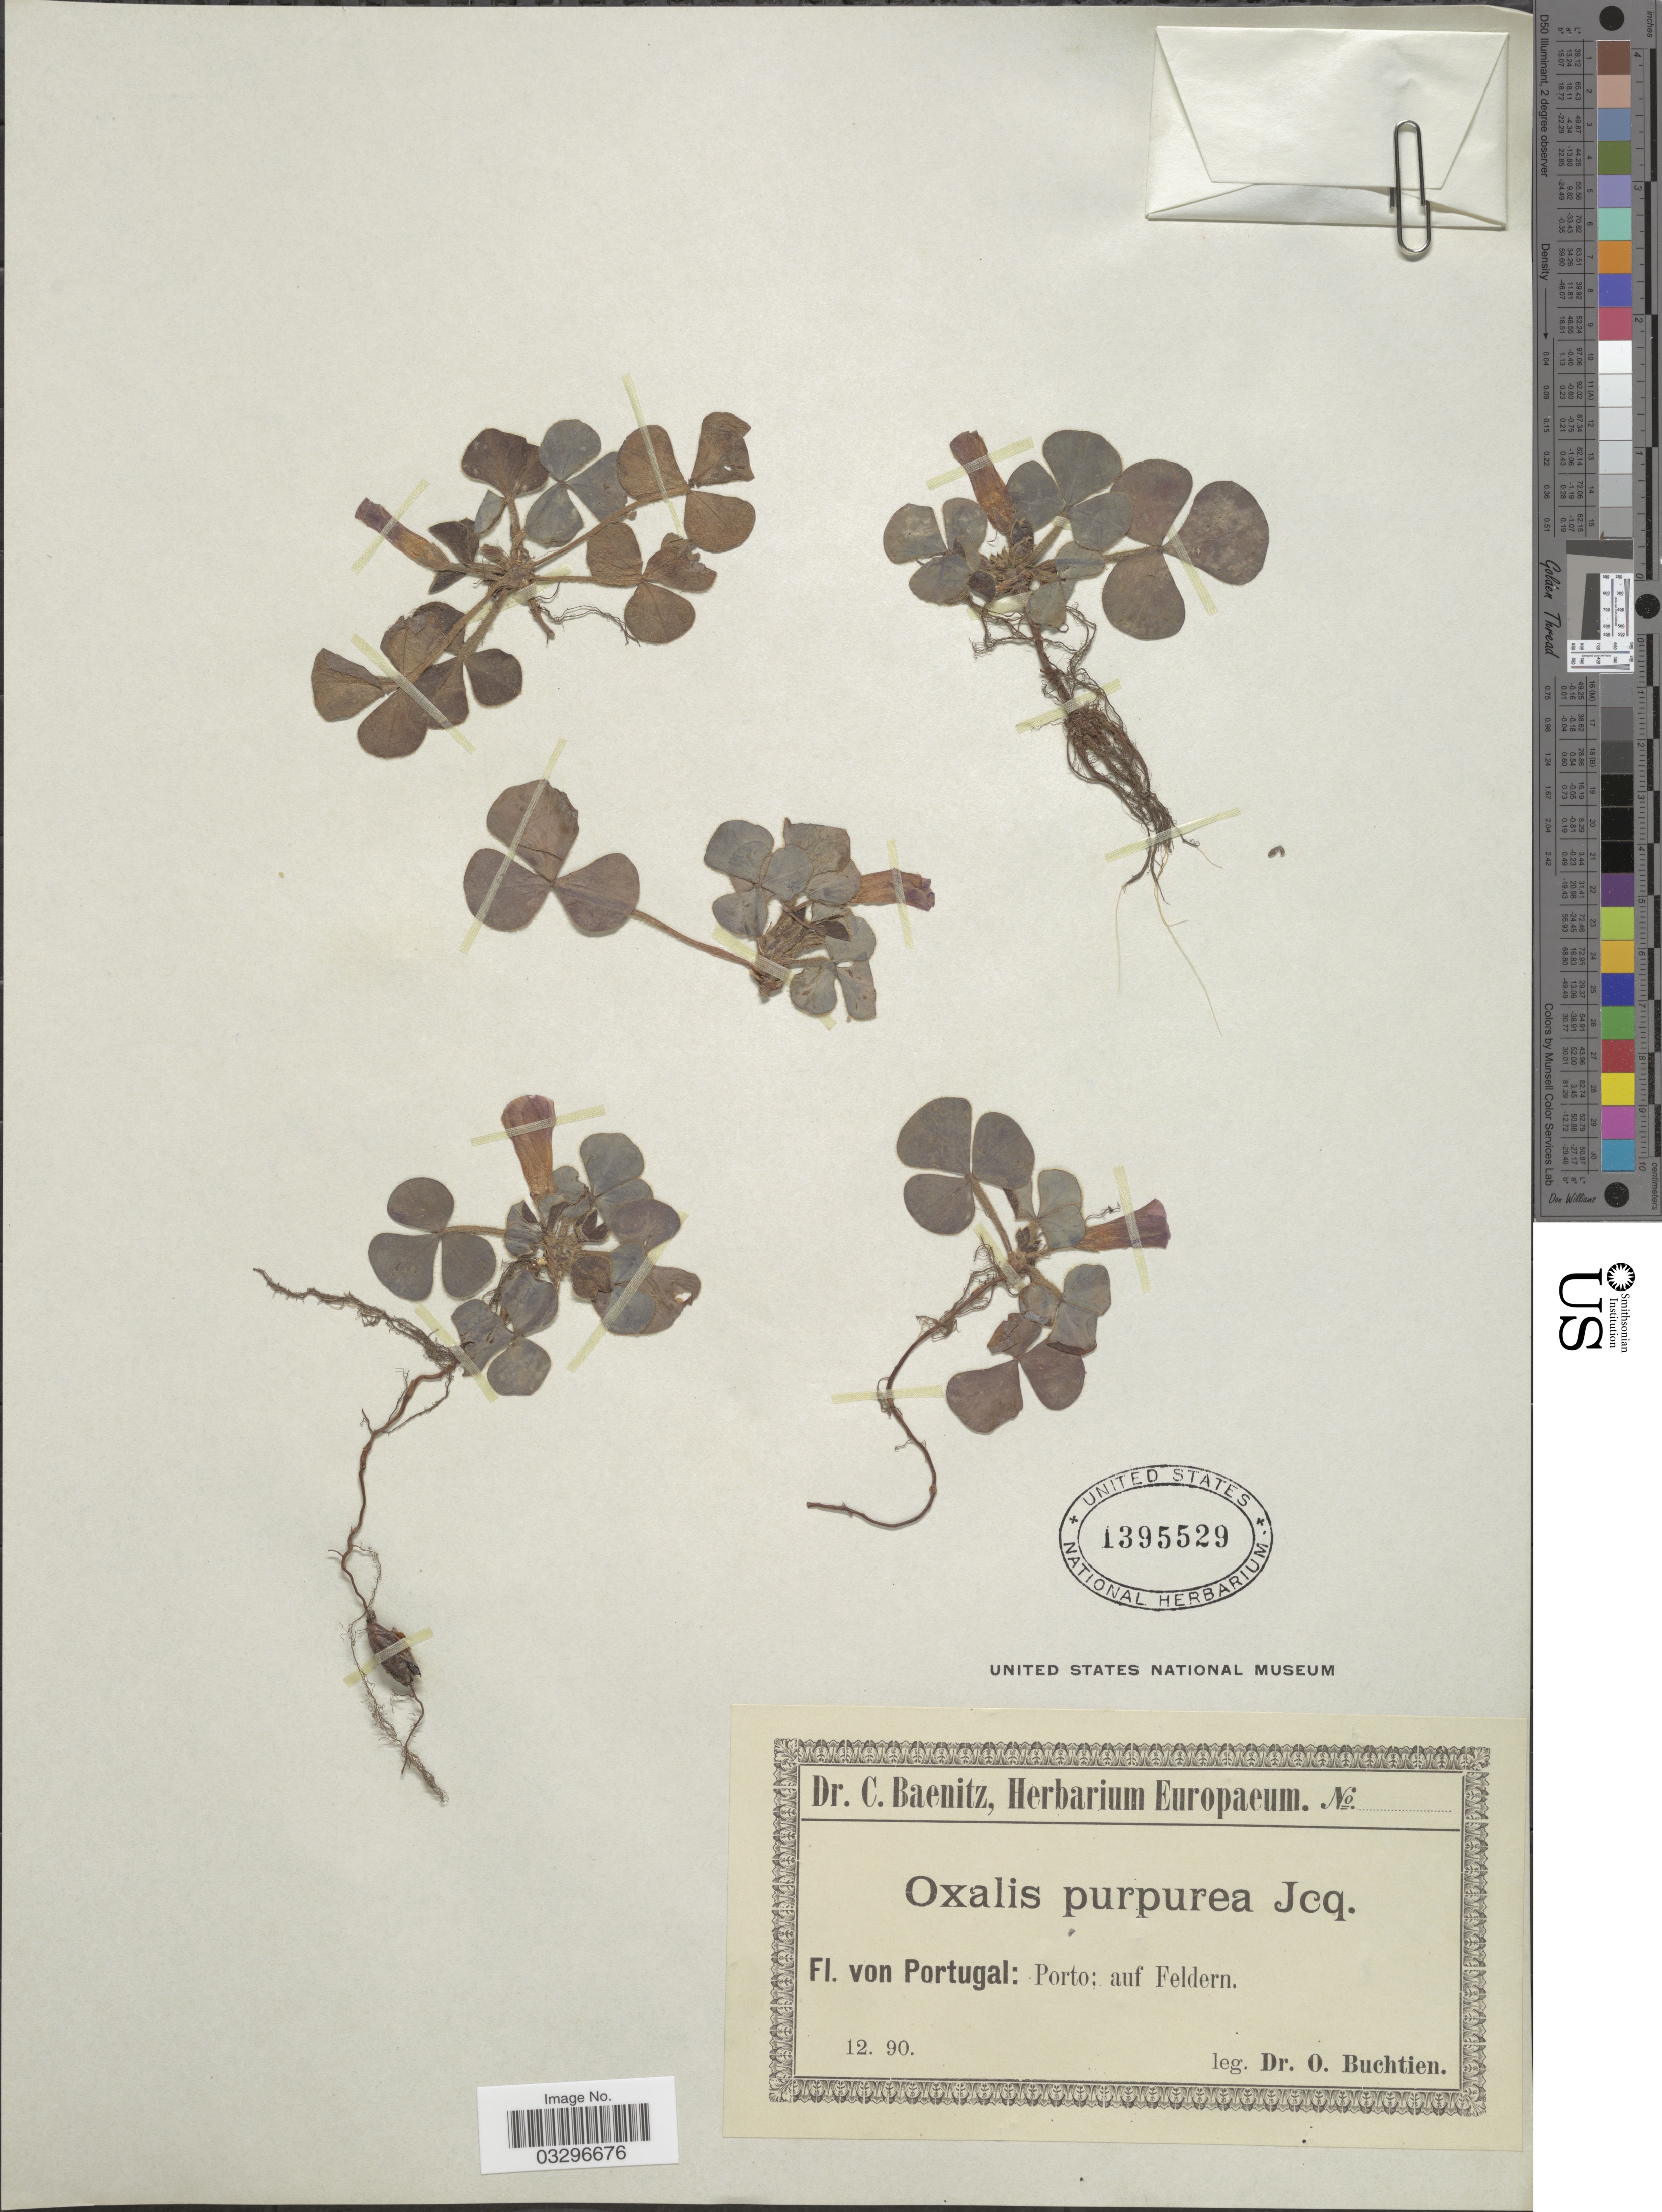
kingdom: Plantae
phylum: Tracheophyta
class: Magnoliopsida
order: Oxalidales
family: Oxalidaceae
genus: Oxalis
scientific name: Oxalis purpurea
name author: L.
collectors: O. Buchtien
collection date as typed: Transcribed d/m/y: /12/90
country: Portugal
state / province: Porto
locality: Porto: auf Feldern.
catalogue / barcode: US 1395529